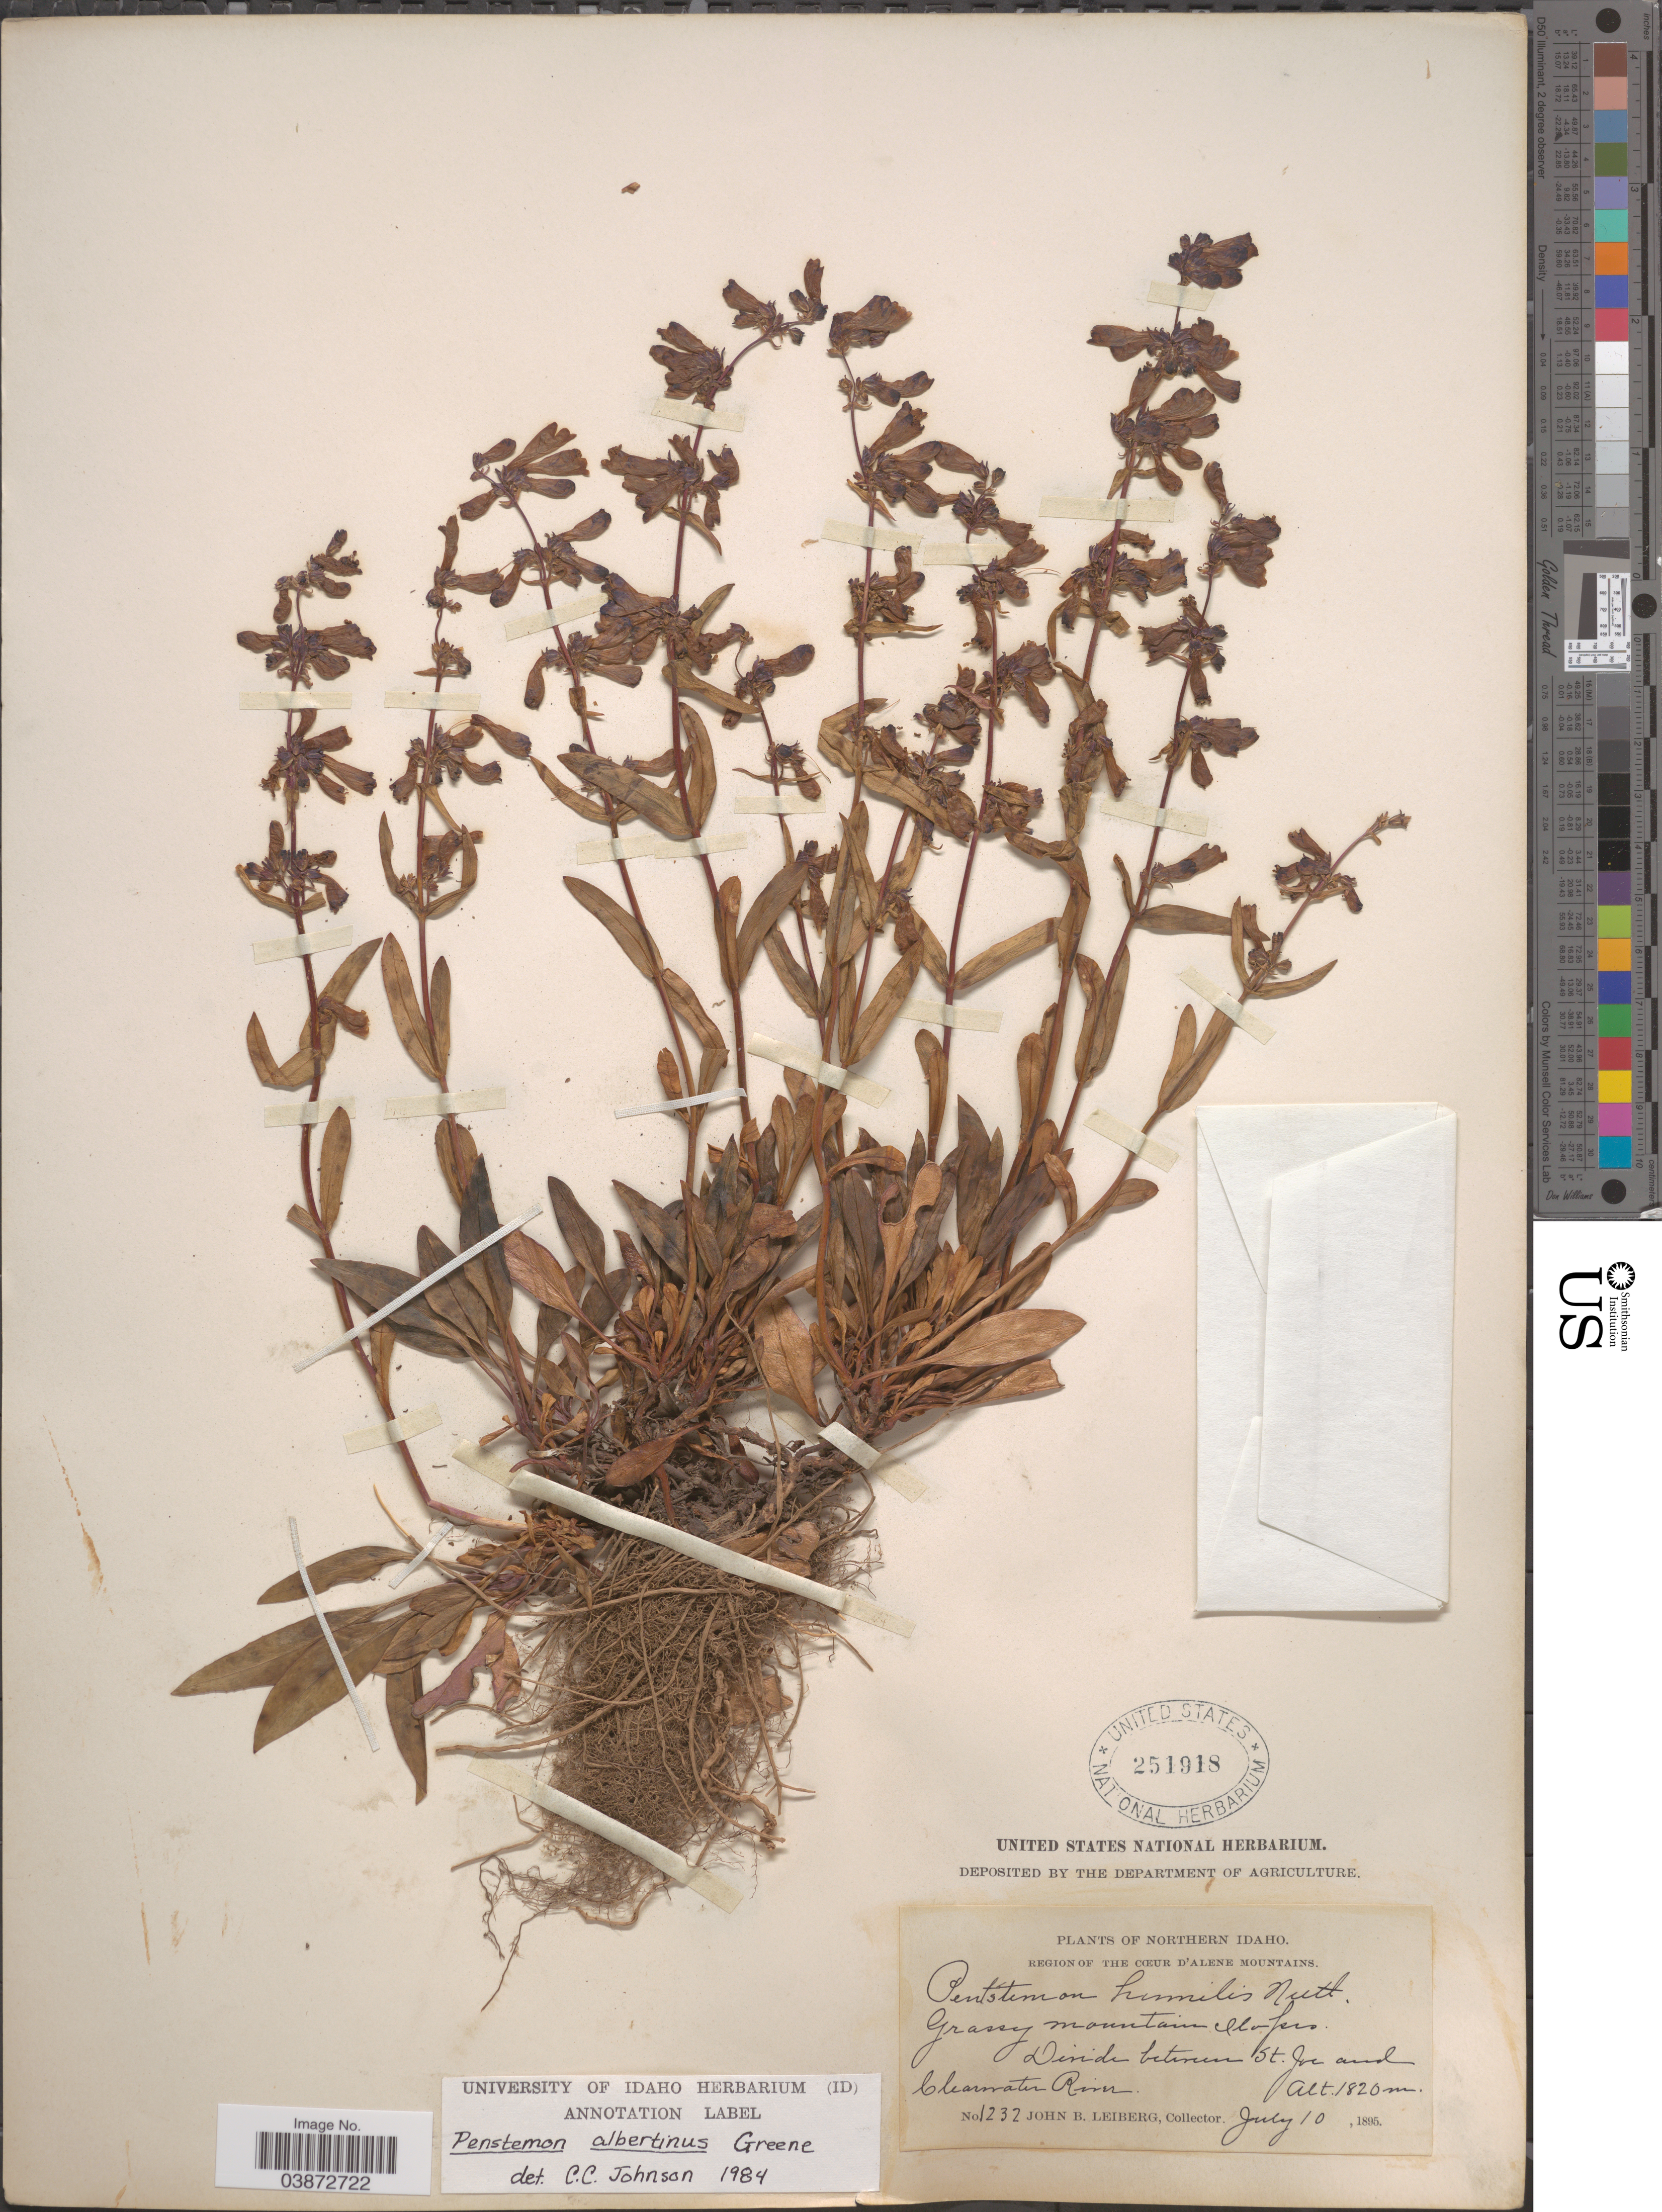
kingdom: Plantae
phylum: Tracheophyta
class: Magnoliopsida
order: Lamiales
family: Plantaginaceae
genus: Penstemon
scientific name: Penstemon albertinus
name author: Greene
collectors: J. B. Leiberg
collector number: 1232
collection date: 1895-07-10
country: United States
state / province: Idaho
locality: Northern Idaho. Region of The Coeur D'Alene Mountains. Divide between St. Joe and Clearwater River.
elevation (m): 1820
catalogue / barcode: US 251918